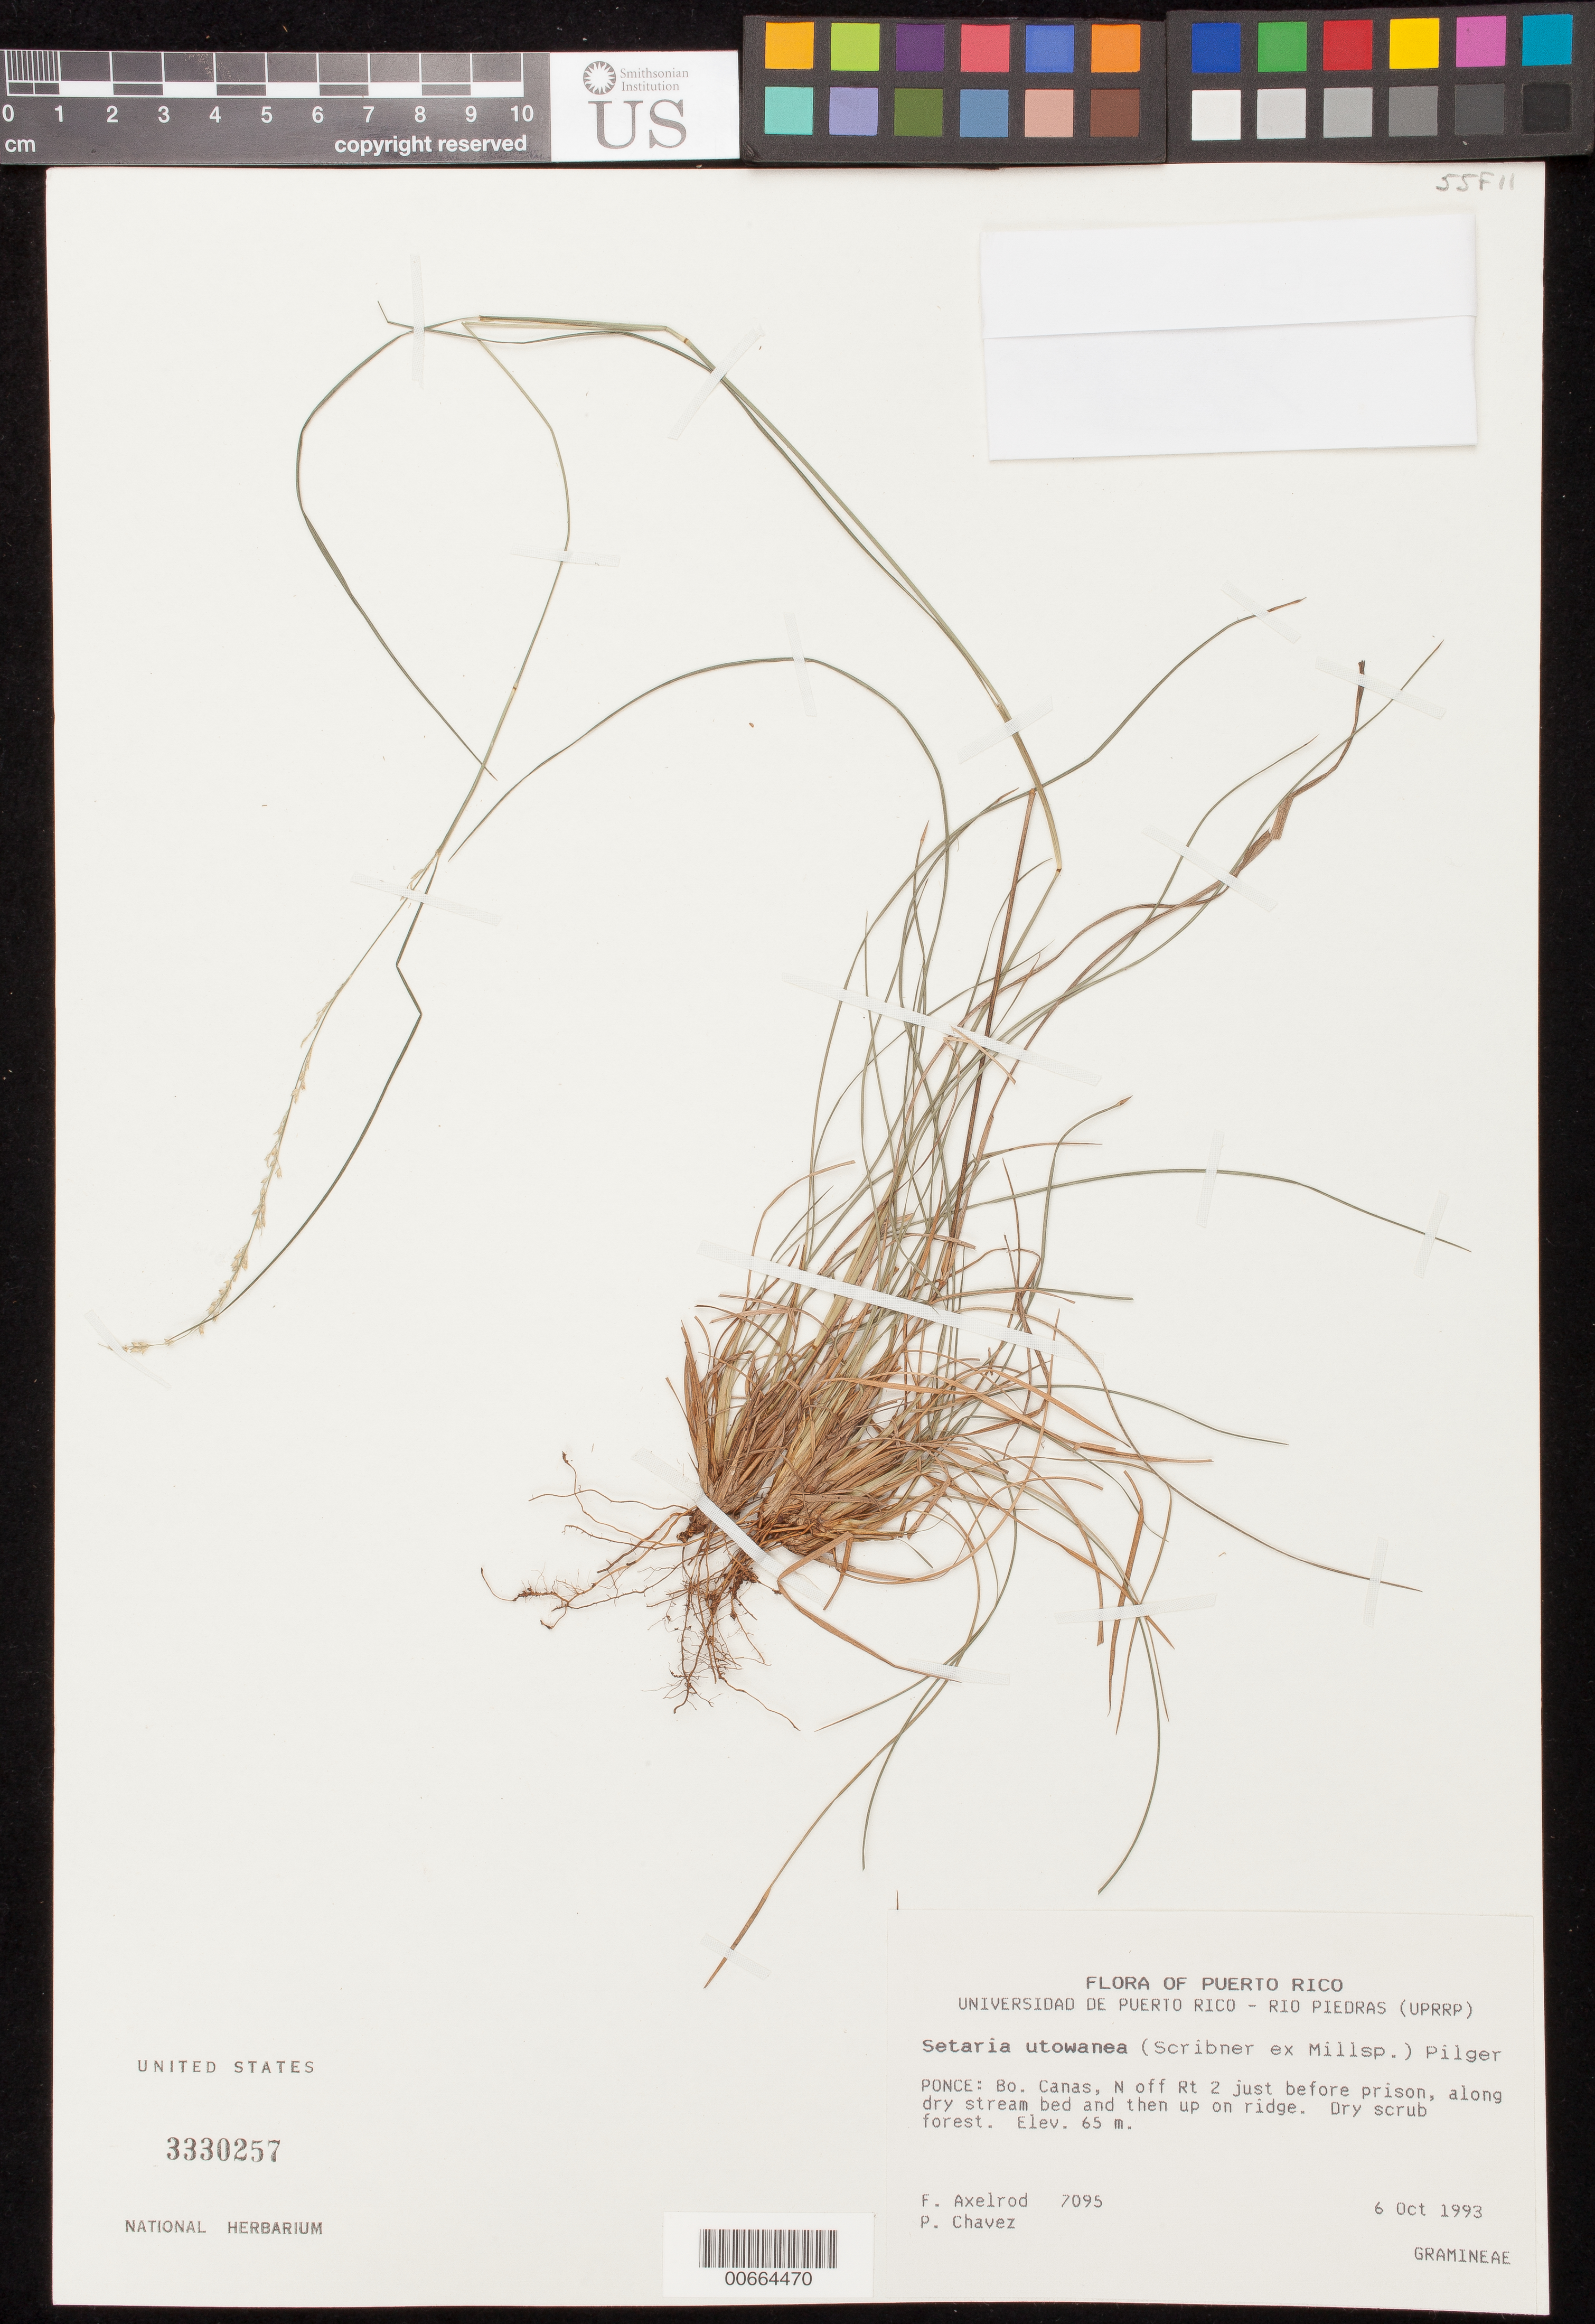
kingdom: Plantae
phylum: Tracheophyta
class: Liliopsida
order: Poales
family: Poaceae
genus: Setaria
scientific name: Setaria utowanaea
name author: (Scribn.) Pilg.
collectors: F. S. Axelrod & P. Chavez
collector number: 7095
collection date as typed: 06 Oct 1993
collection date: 1993-10-06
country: Puerto Rico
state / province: Ponce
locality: Bo. Canas, N off rte 2 just before prison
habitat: Along dry stream bed and then up on ridge; dry scrub forest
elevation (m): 65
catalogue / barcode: US 3330257